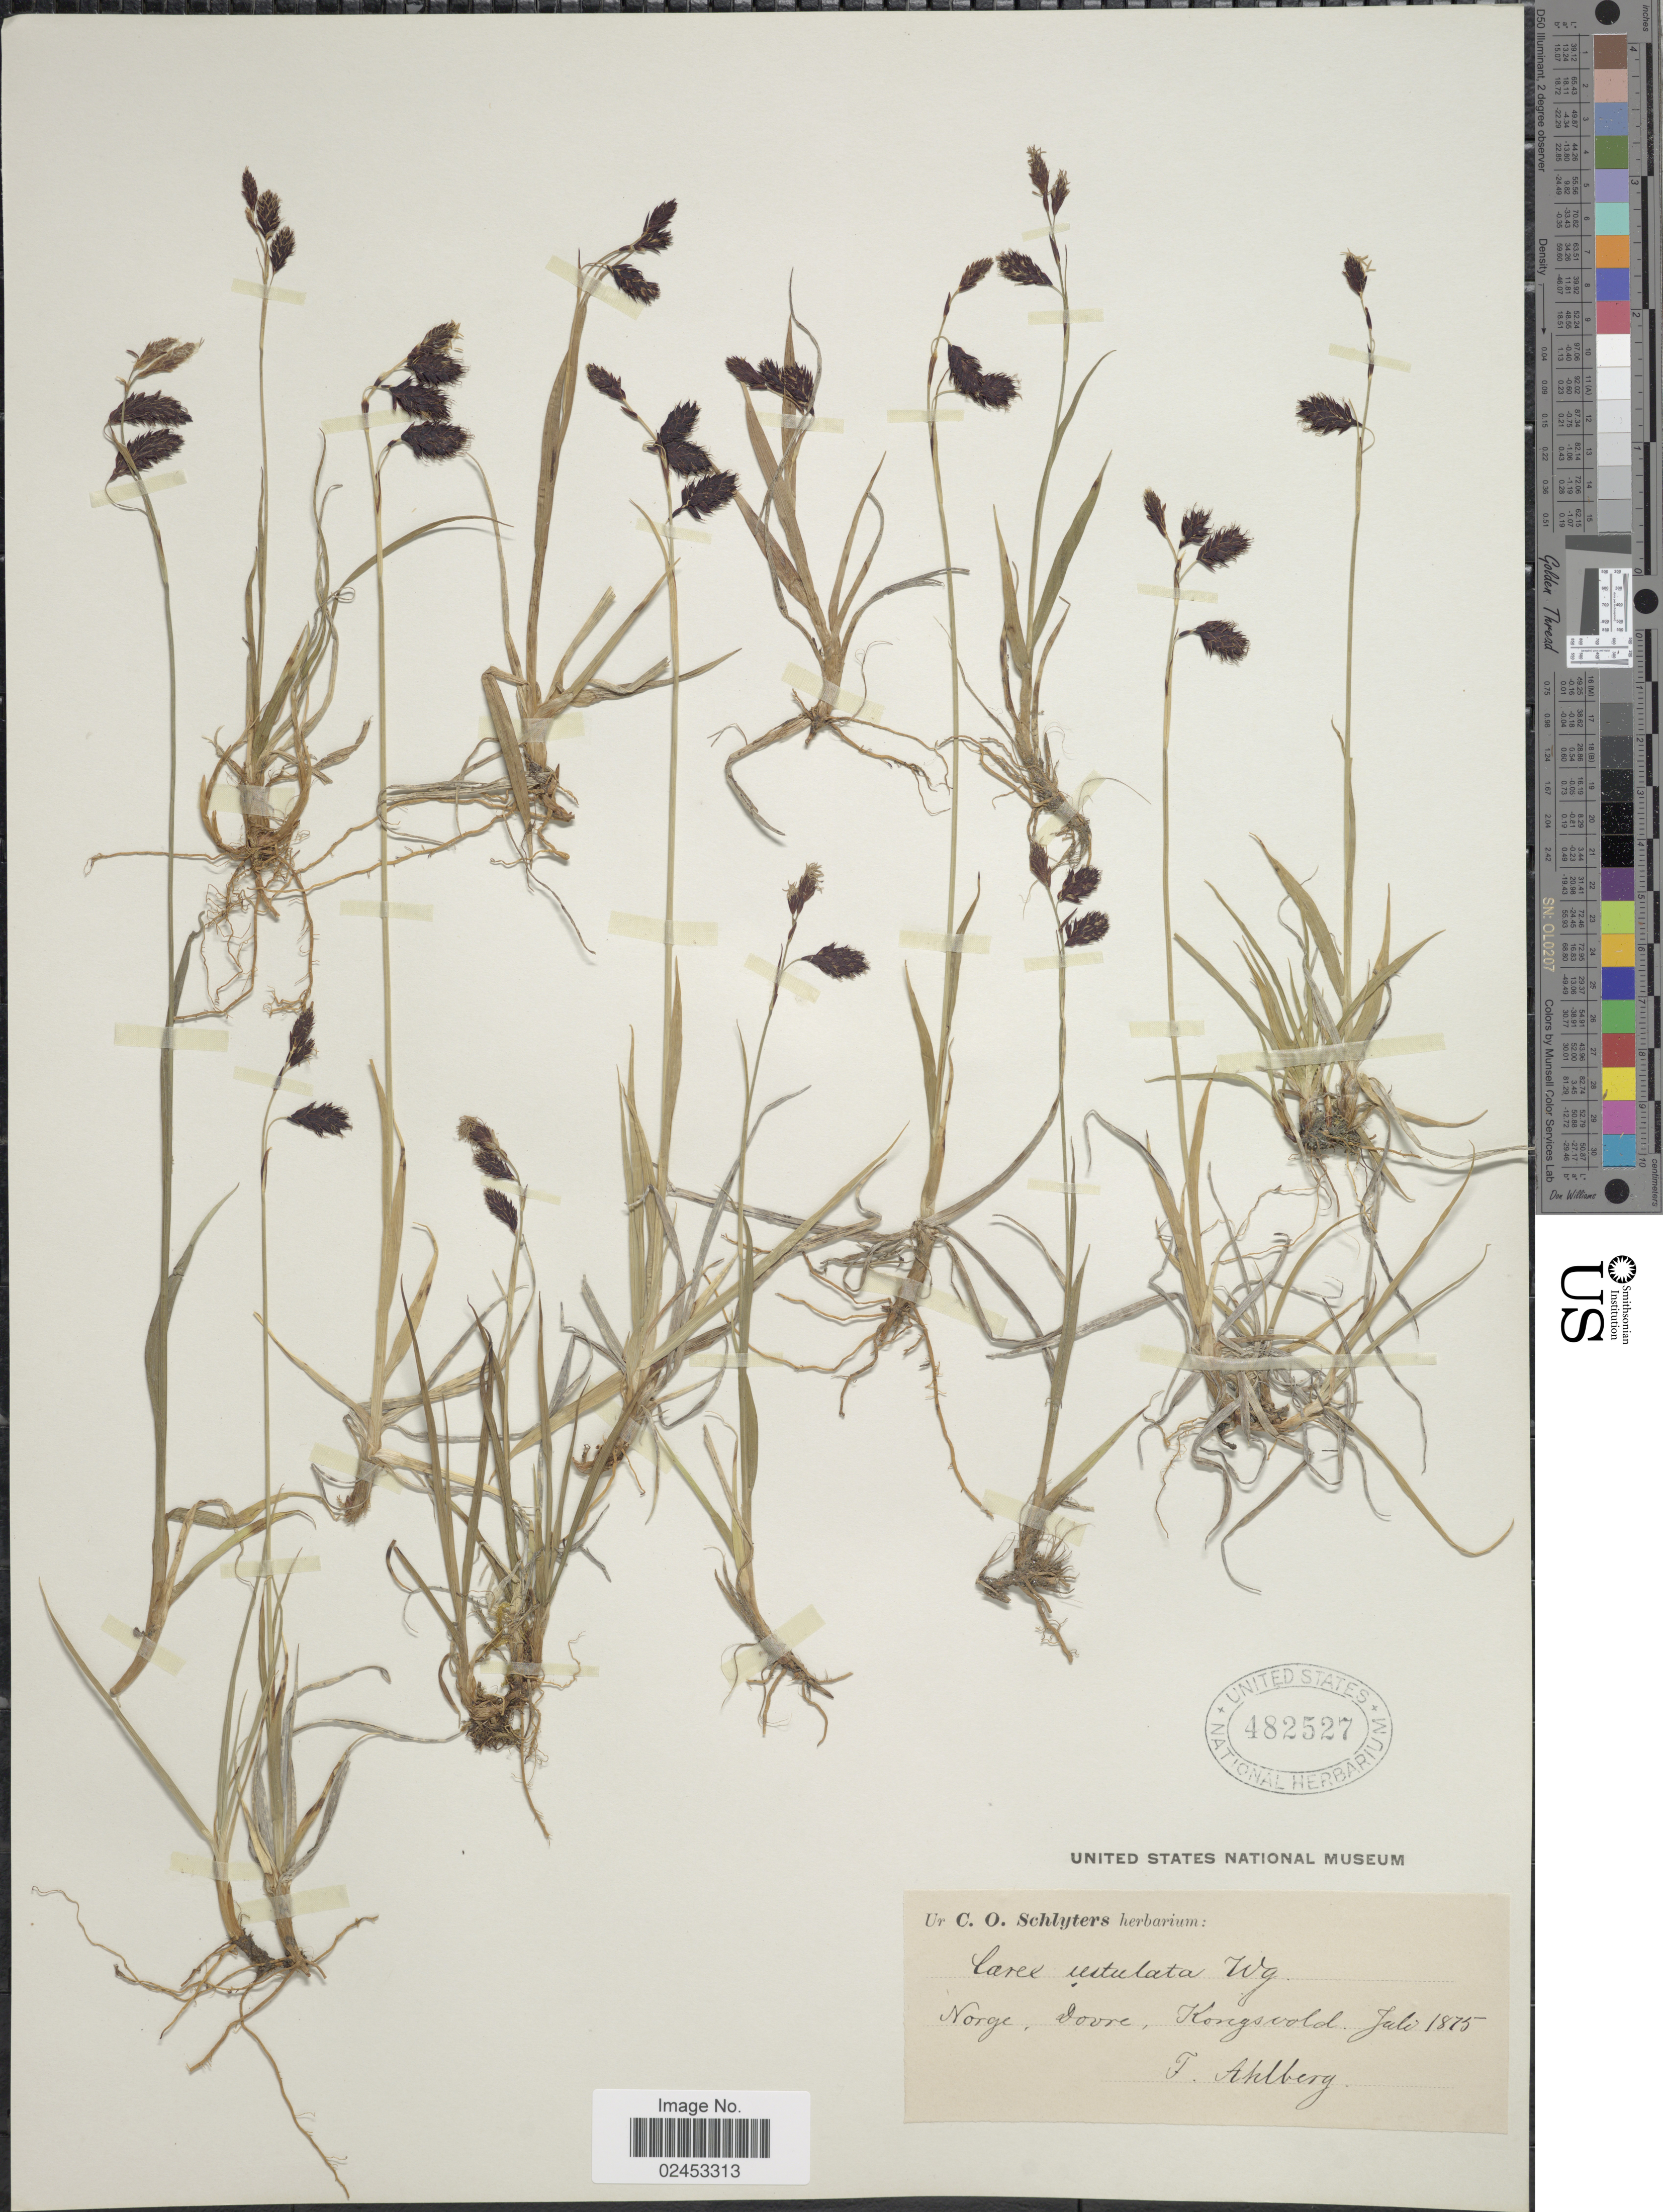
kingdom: Plantae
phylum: Tracheophyta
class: Liliopsida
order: Poales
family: Cyperaceae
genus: Carex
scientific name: Carex atrofusca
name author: Schkuhr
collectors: F. Ahlberg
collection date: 1875-07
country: Norway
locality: Norge, Dovre, Kongsvold.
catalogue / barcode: US 482527